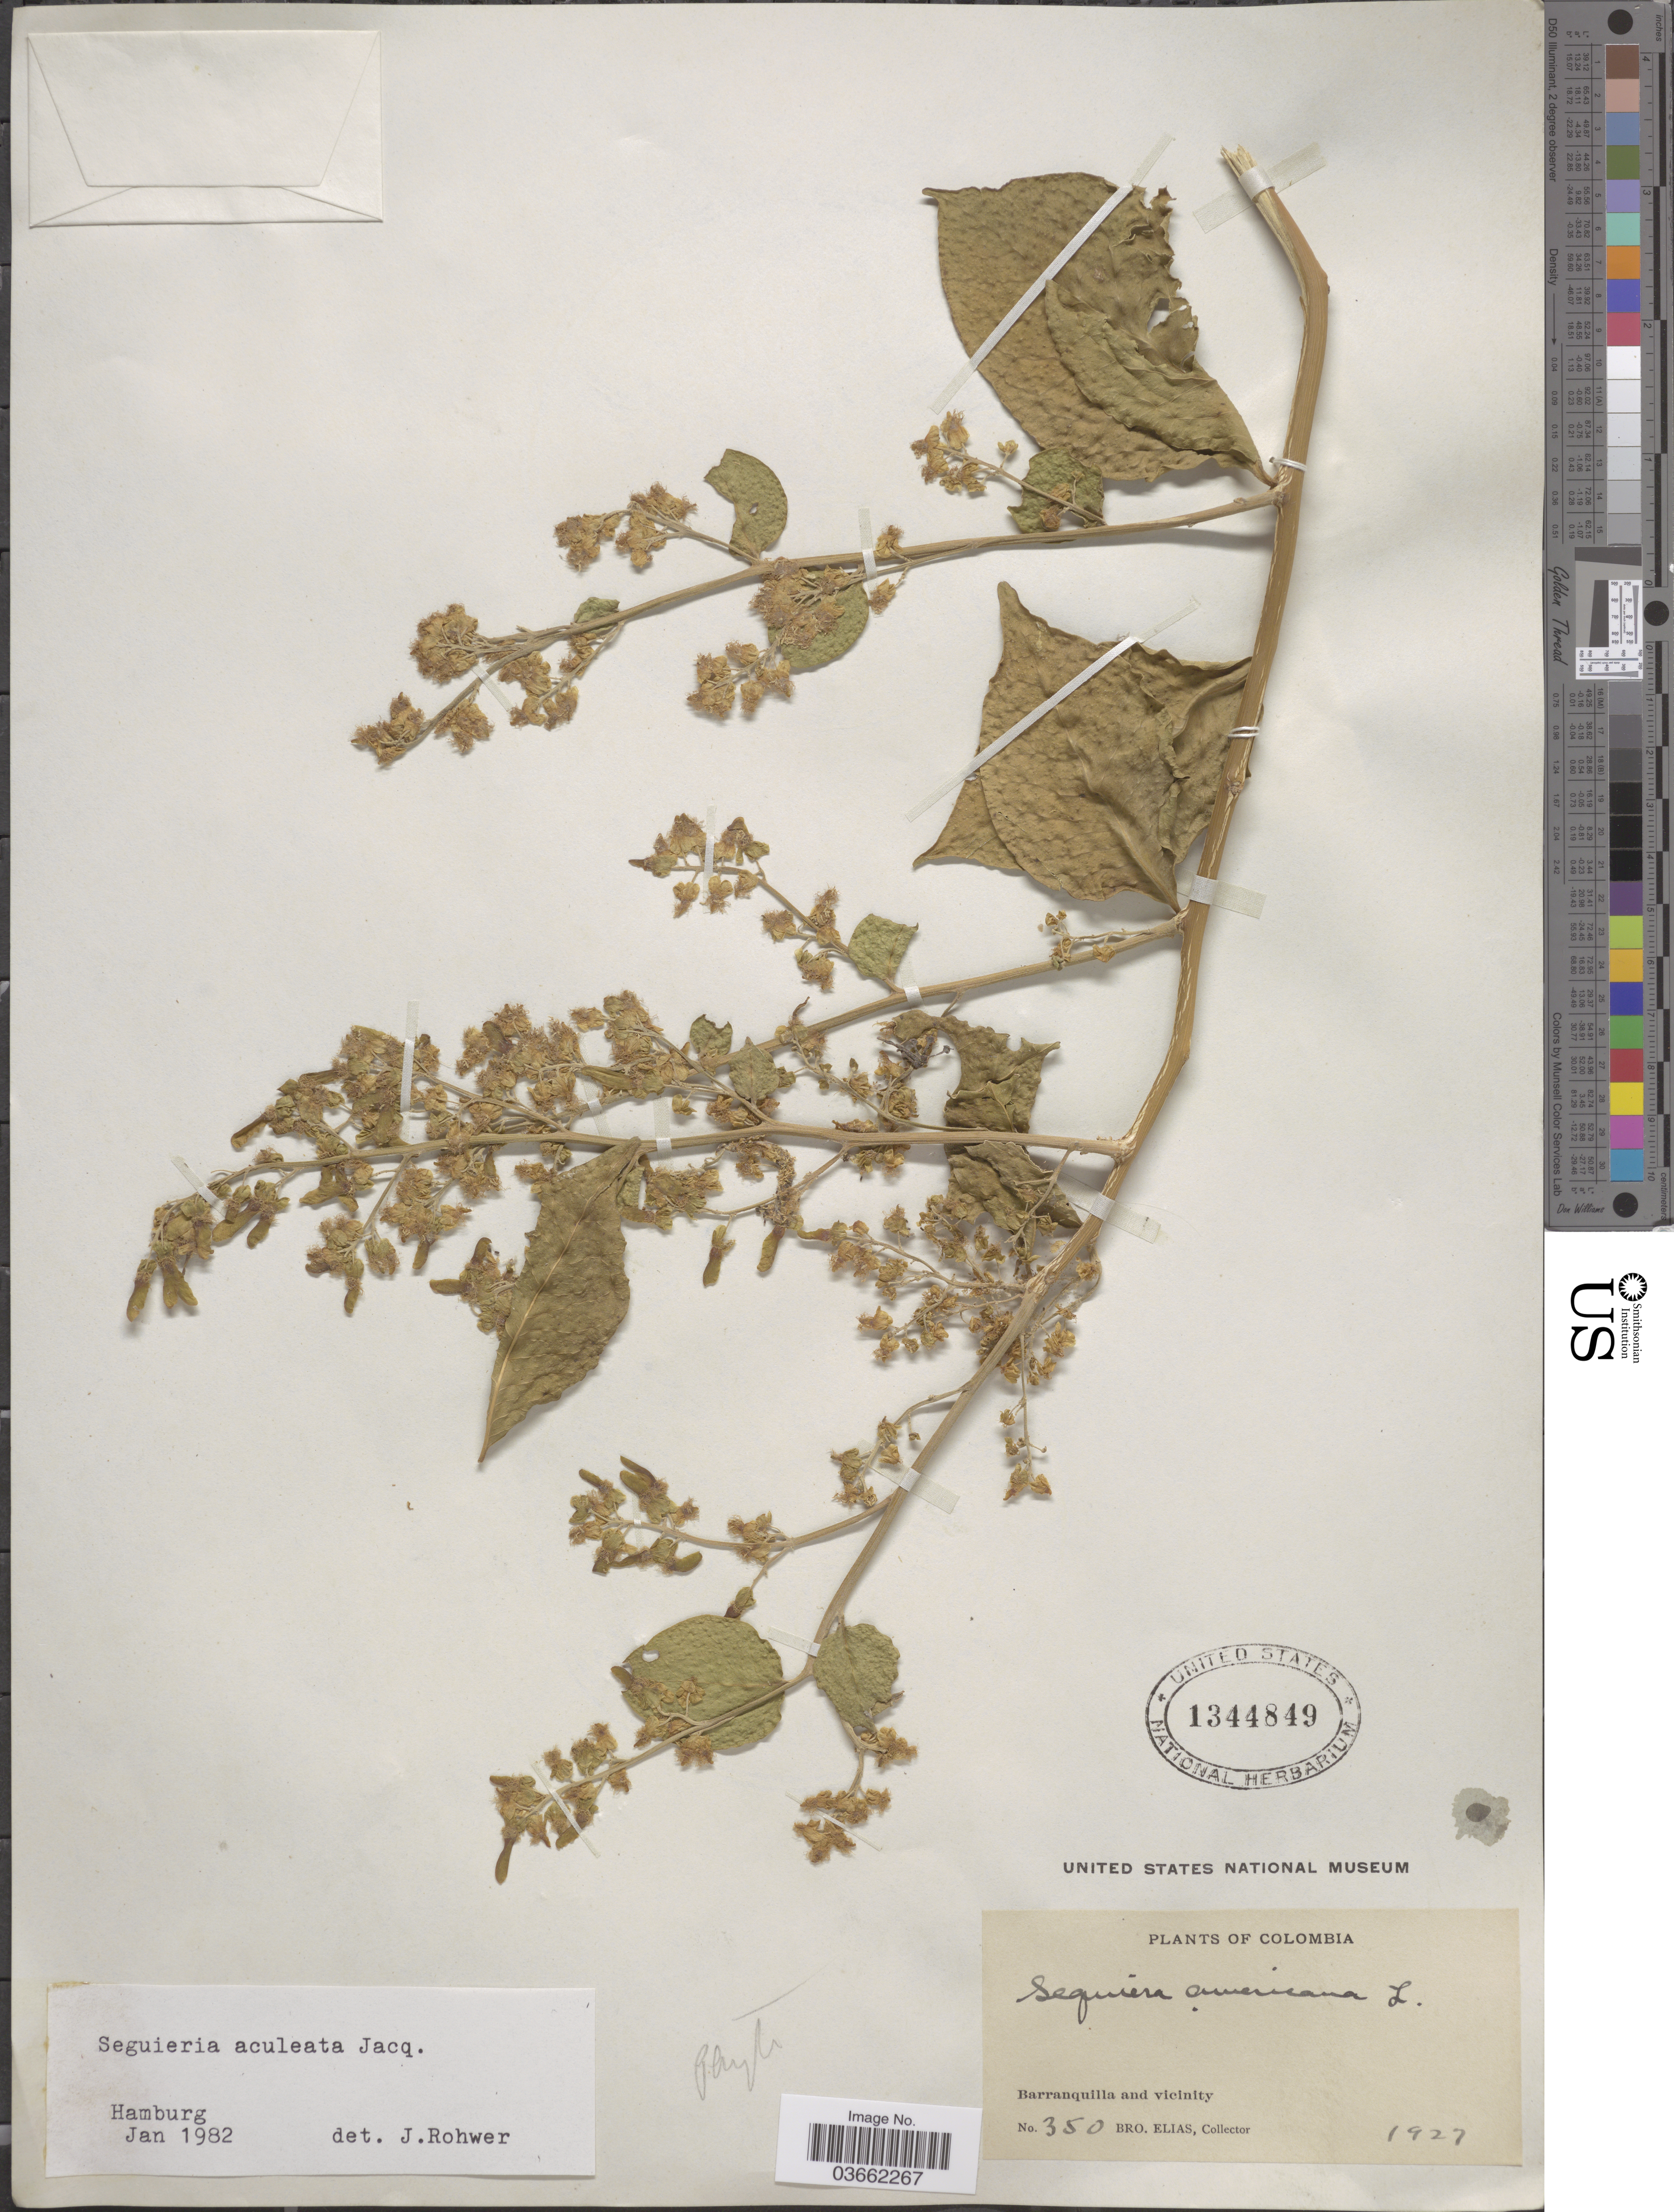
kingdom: Plantae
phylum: Tracheophyta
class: Magnoliopsida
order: Caryophyllales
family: Phytolaccaceae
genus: Seguieria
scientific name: Seguieria aculeata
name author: Jacq.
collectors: Bro. Elias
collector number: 350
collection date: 1927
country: Colombia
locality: Barranquilla and vicinity.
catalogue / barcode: US 1344849